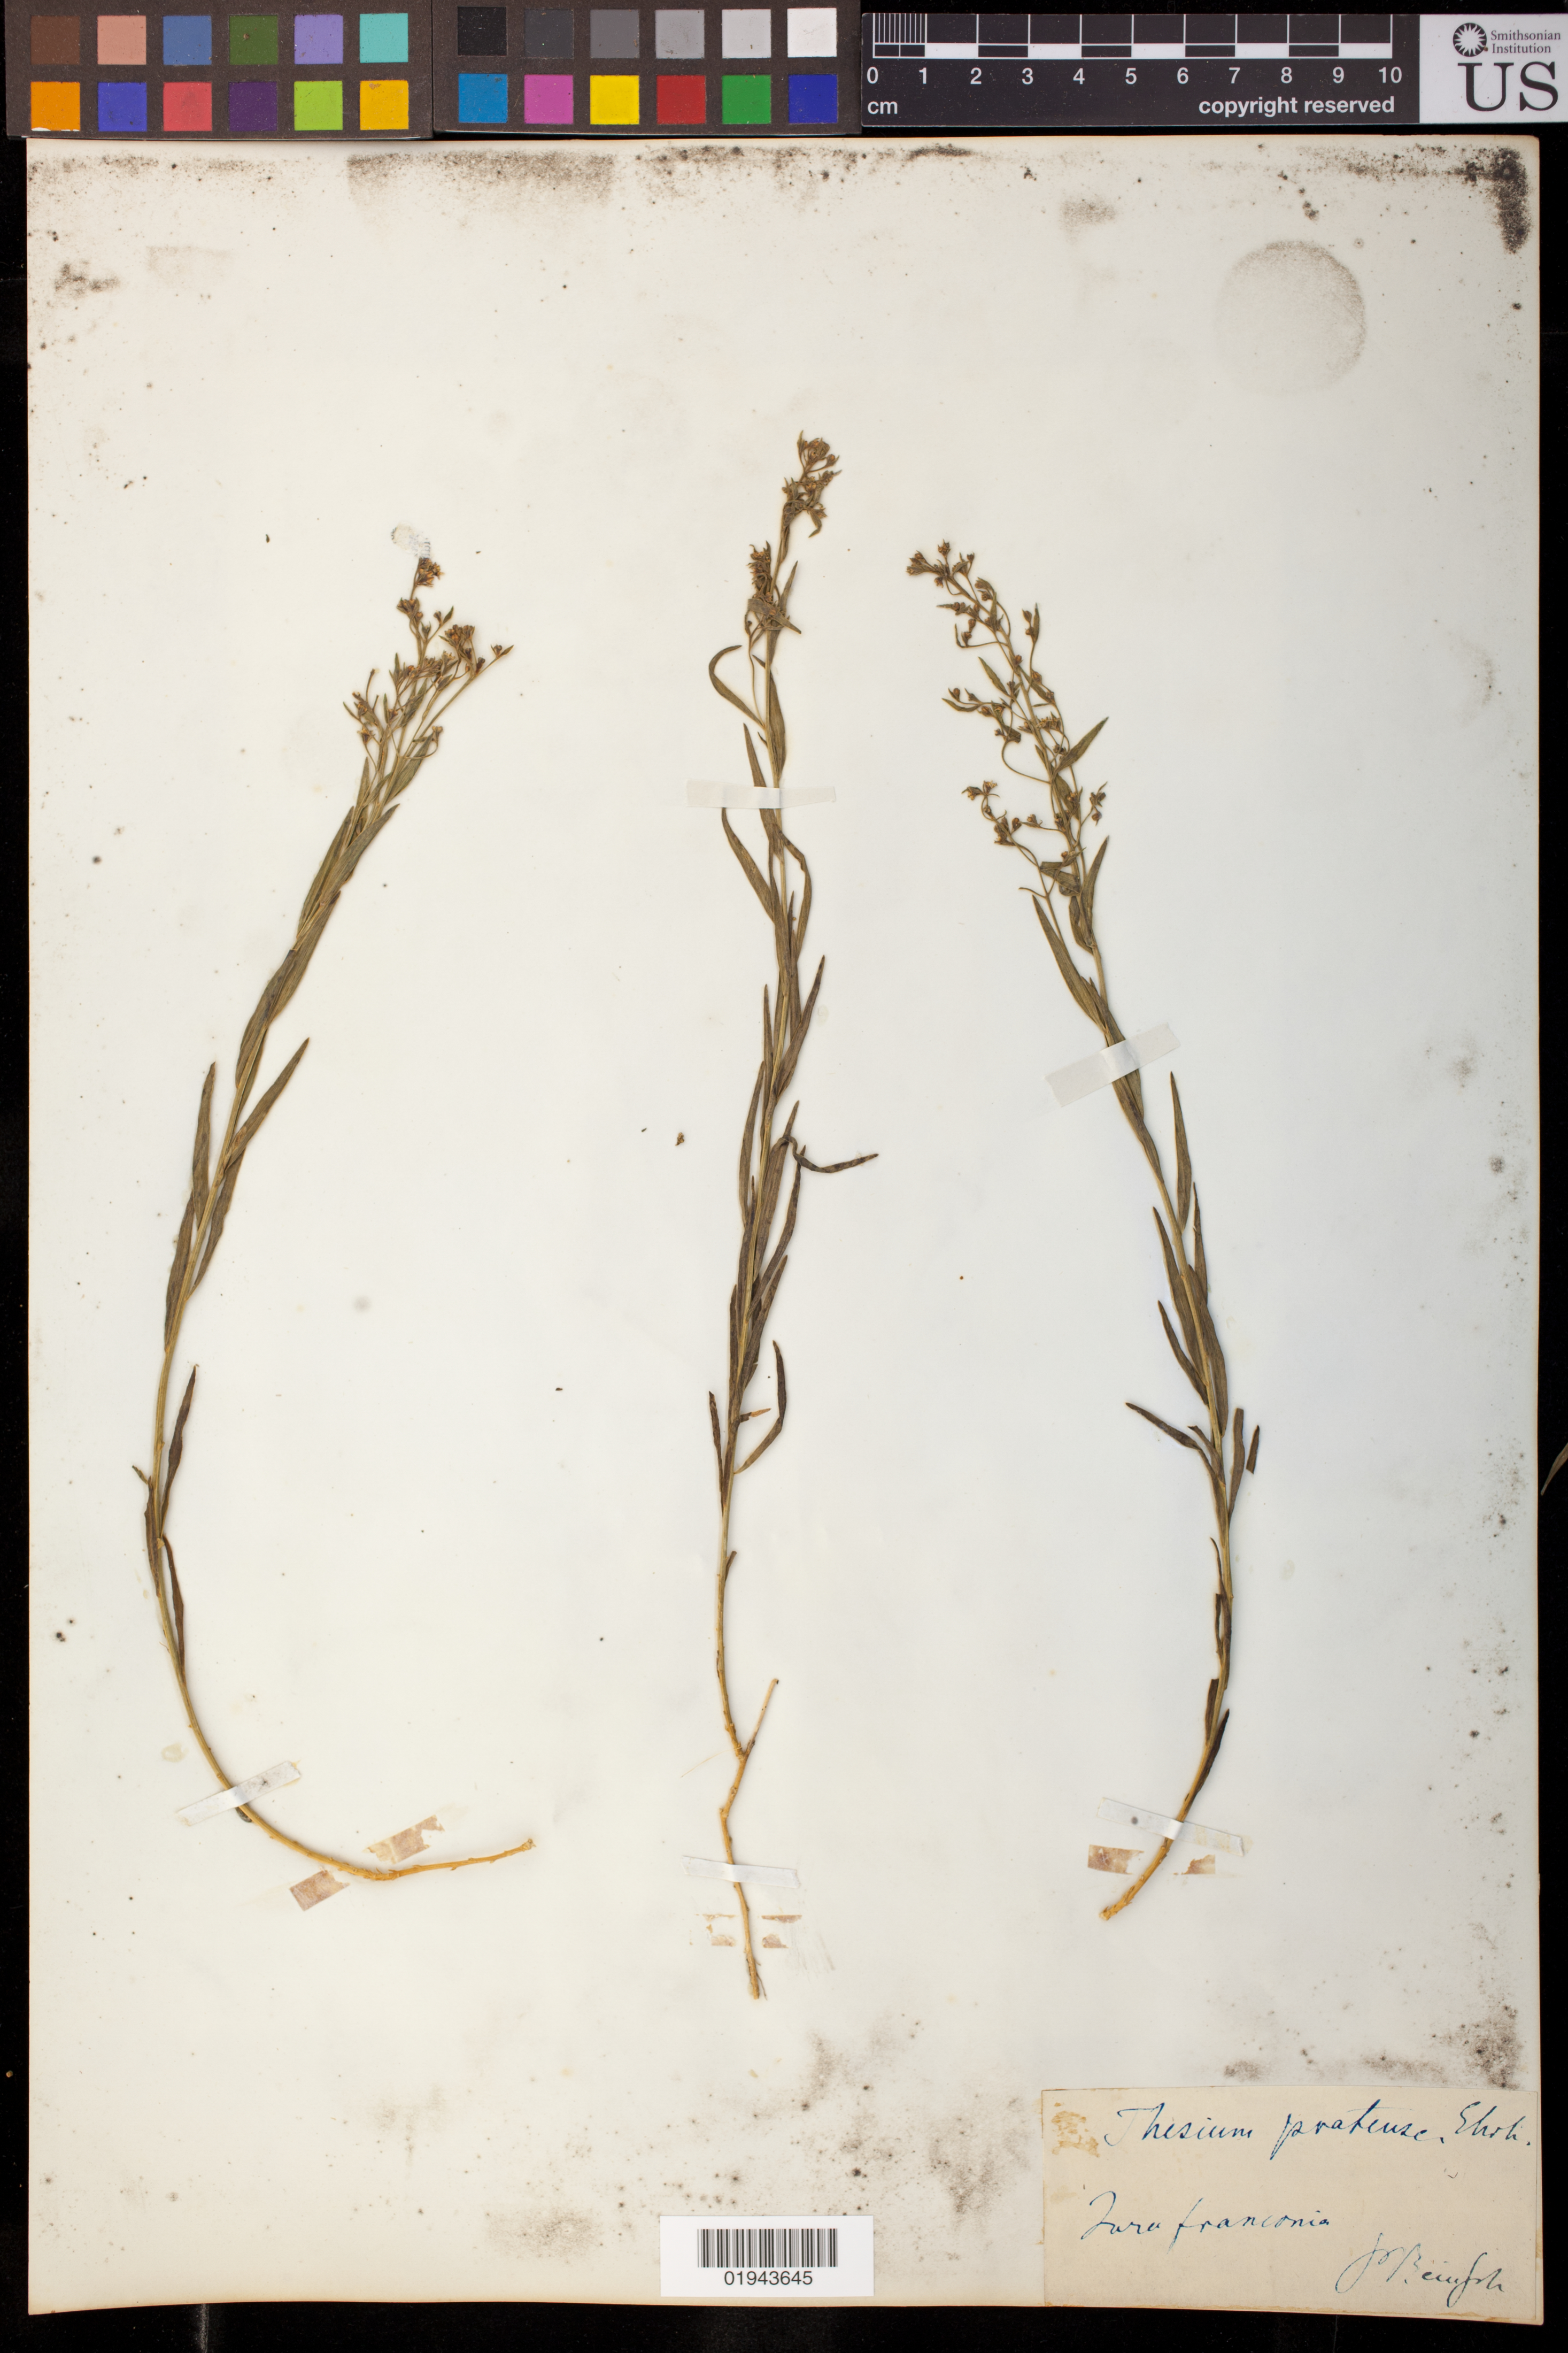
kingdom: Plantae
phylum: Tracheophyta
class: Magnoliopsida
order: Santalales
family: Thesiaceae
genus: Thesium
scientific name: Thesium pratense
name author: Ehrh. ex Schrad.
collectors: M. Beiufts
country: Germany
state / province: Bayern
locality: Jura Franconia